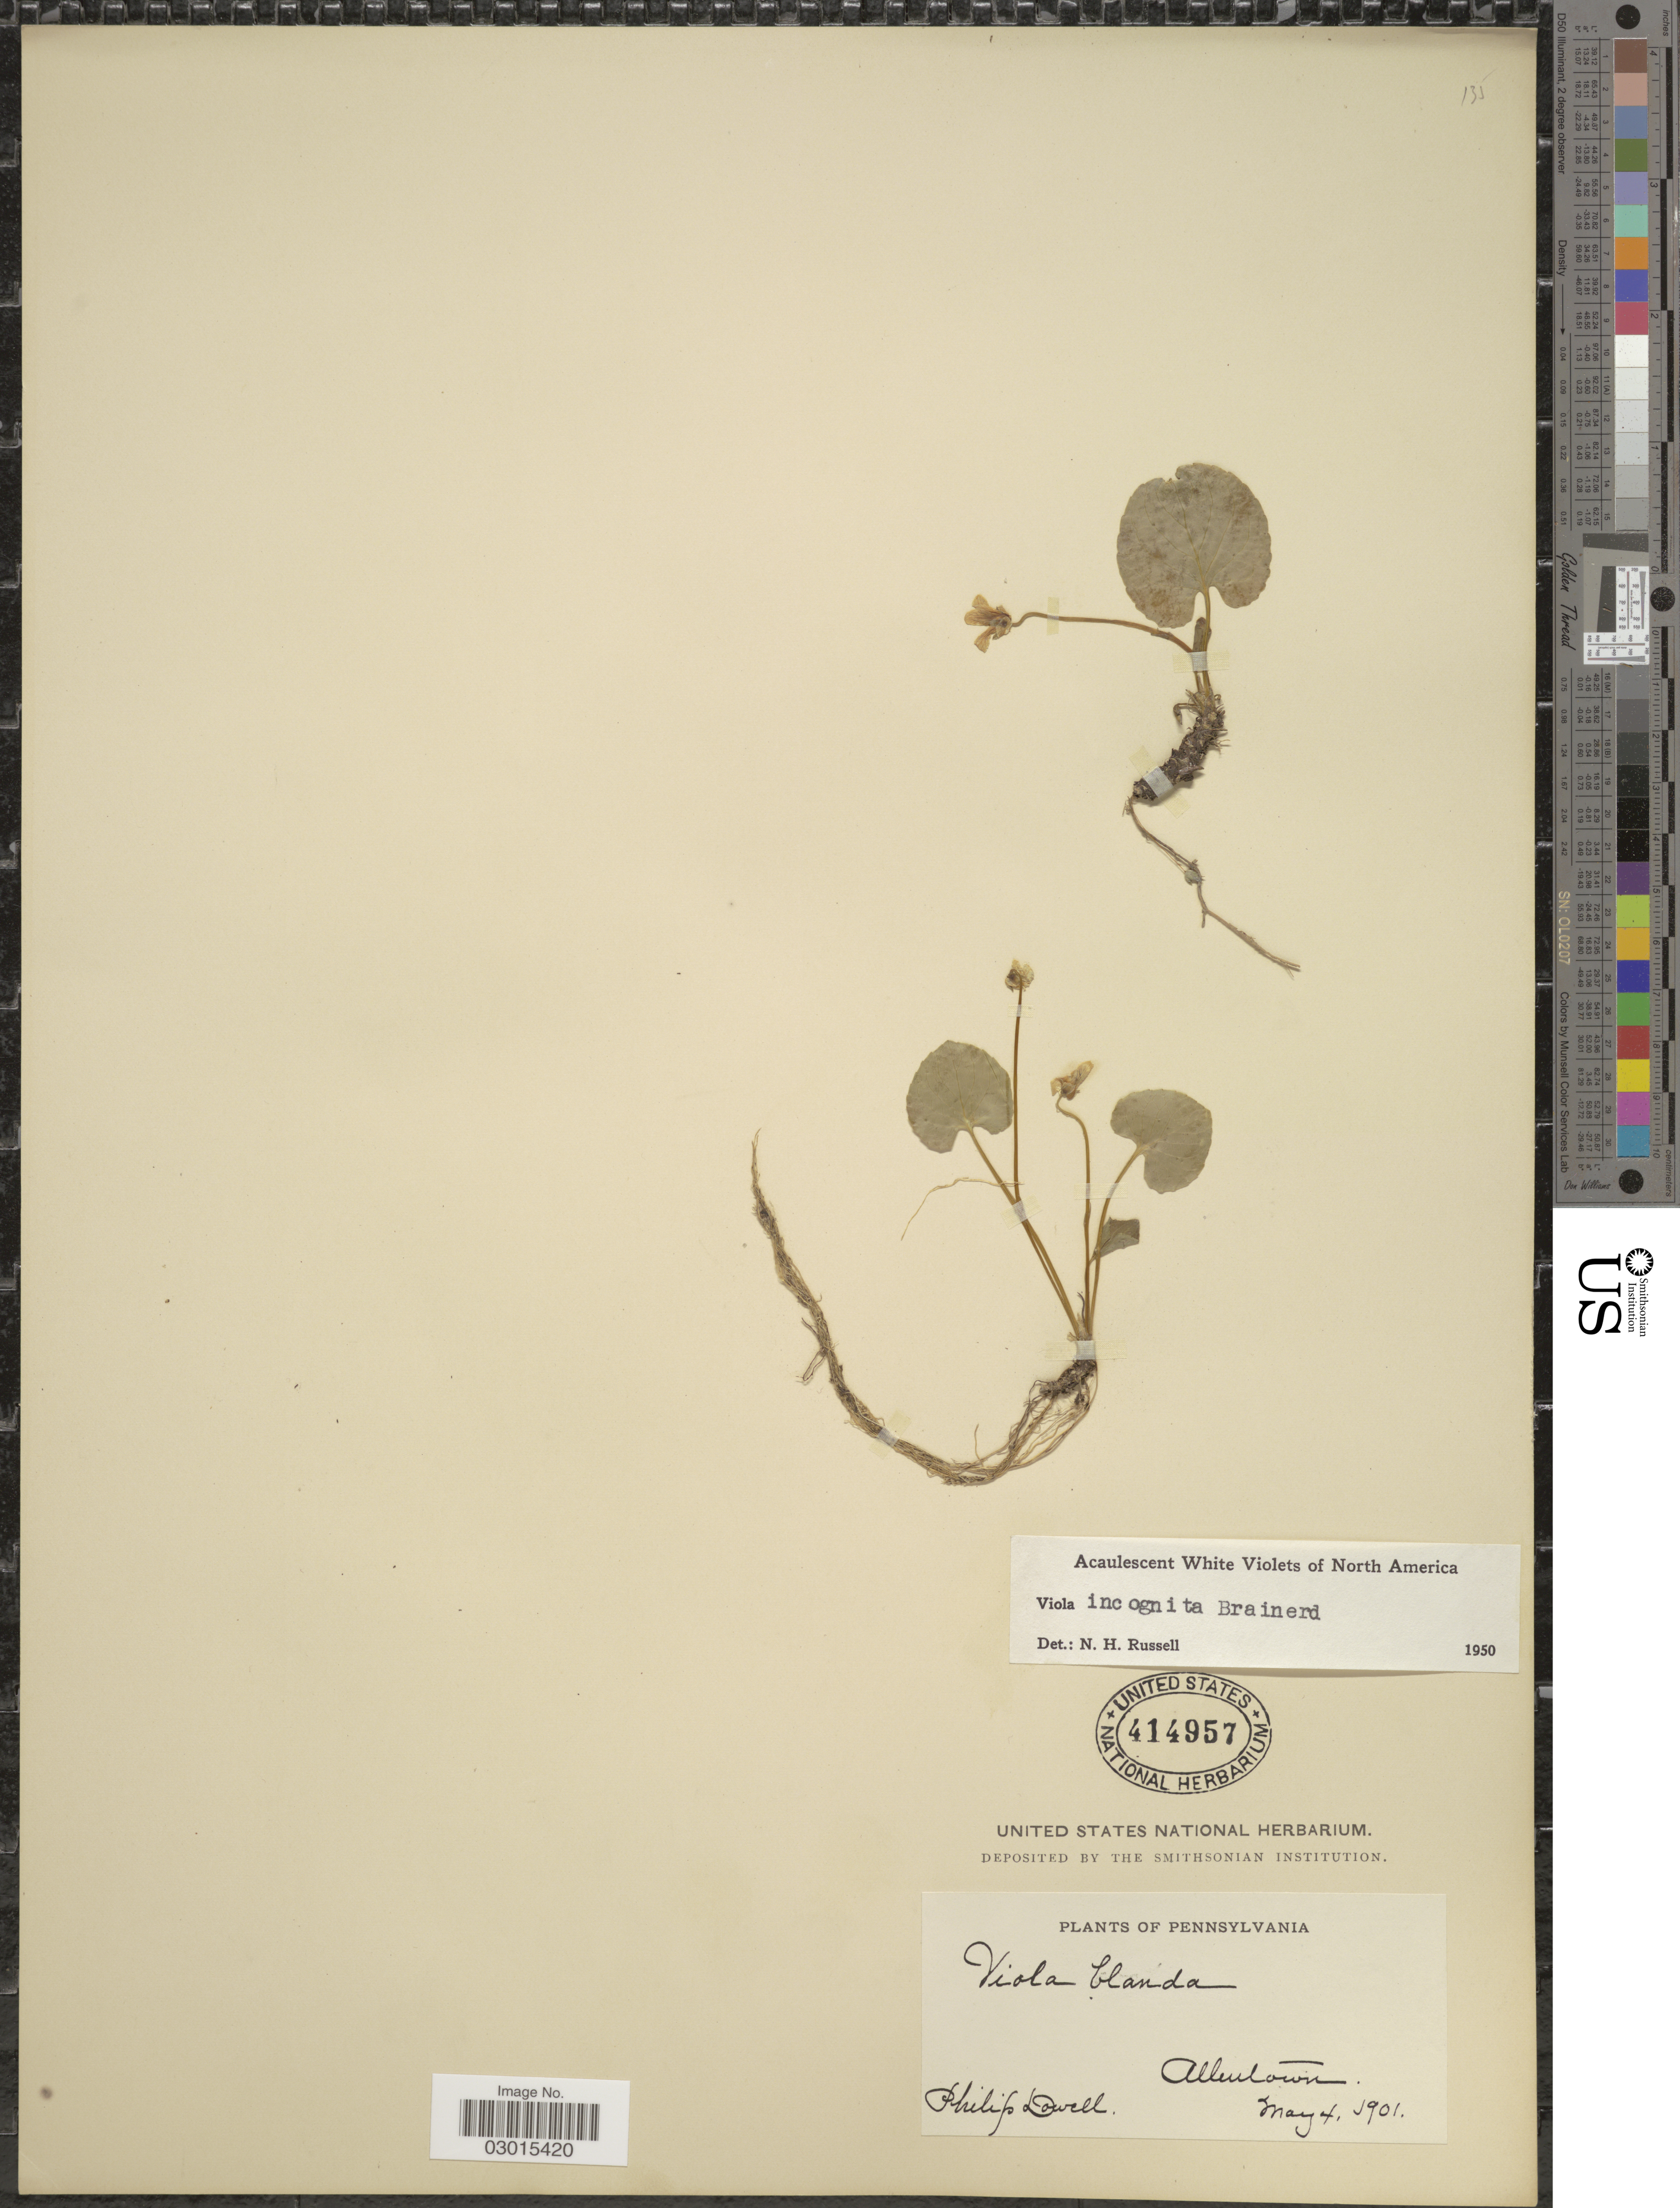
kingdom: Plantae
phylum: Tracheophyta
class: Magnoliopsida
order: Malpighiales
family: Violaceae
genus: Viola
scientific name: Viola incognita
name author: Brainerd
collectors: P. Dowell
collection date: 1901-05-04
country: United States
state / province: Pennsylvania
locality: Allentown.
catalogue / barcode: US 414957